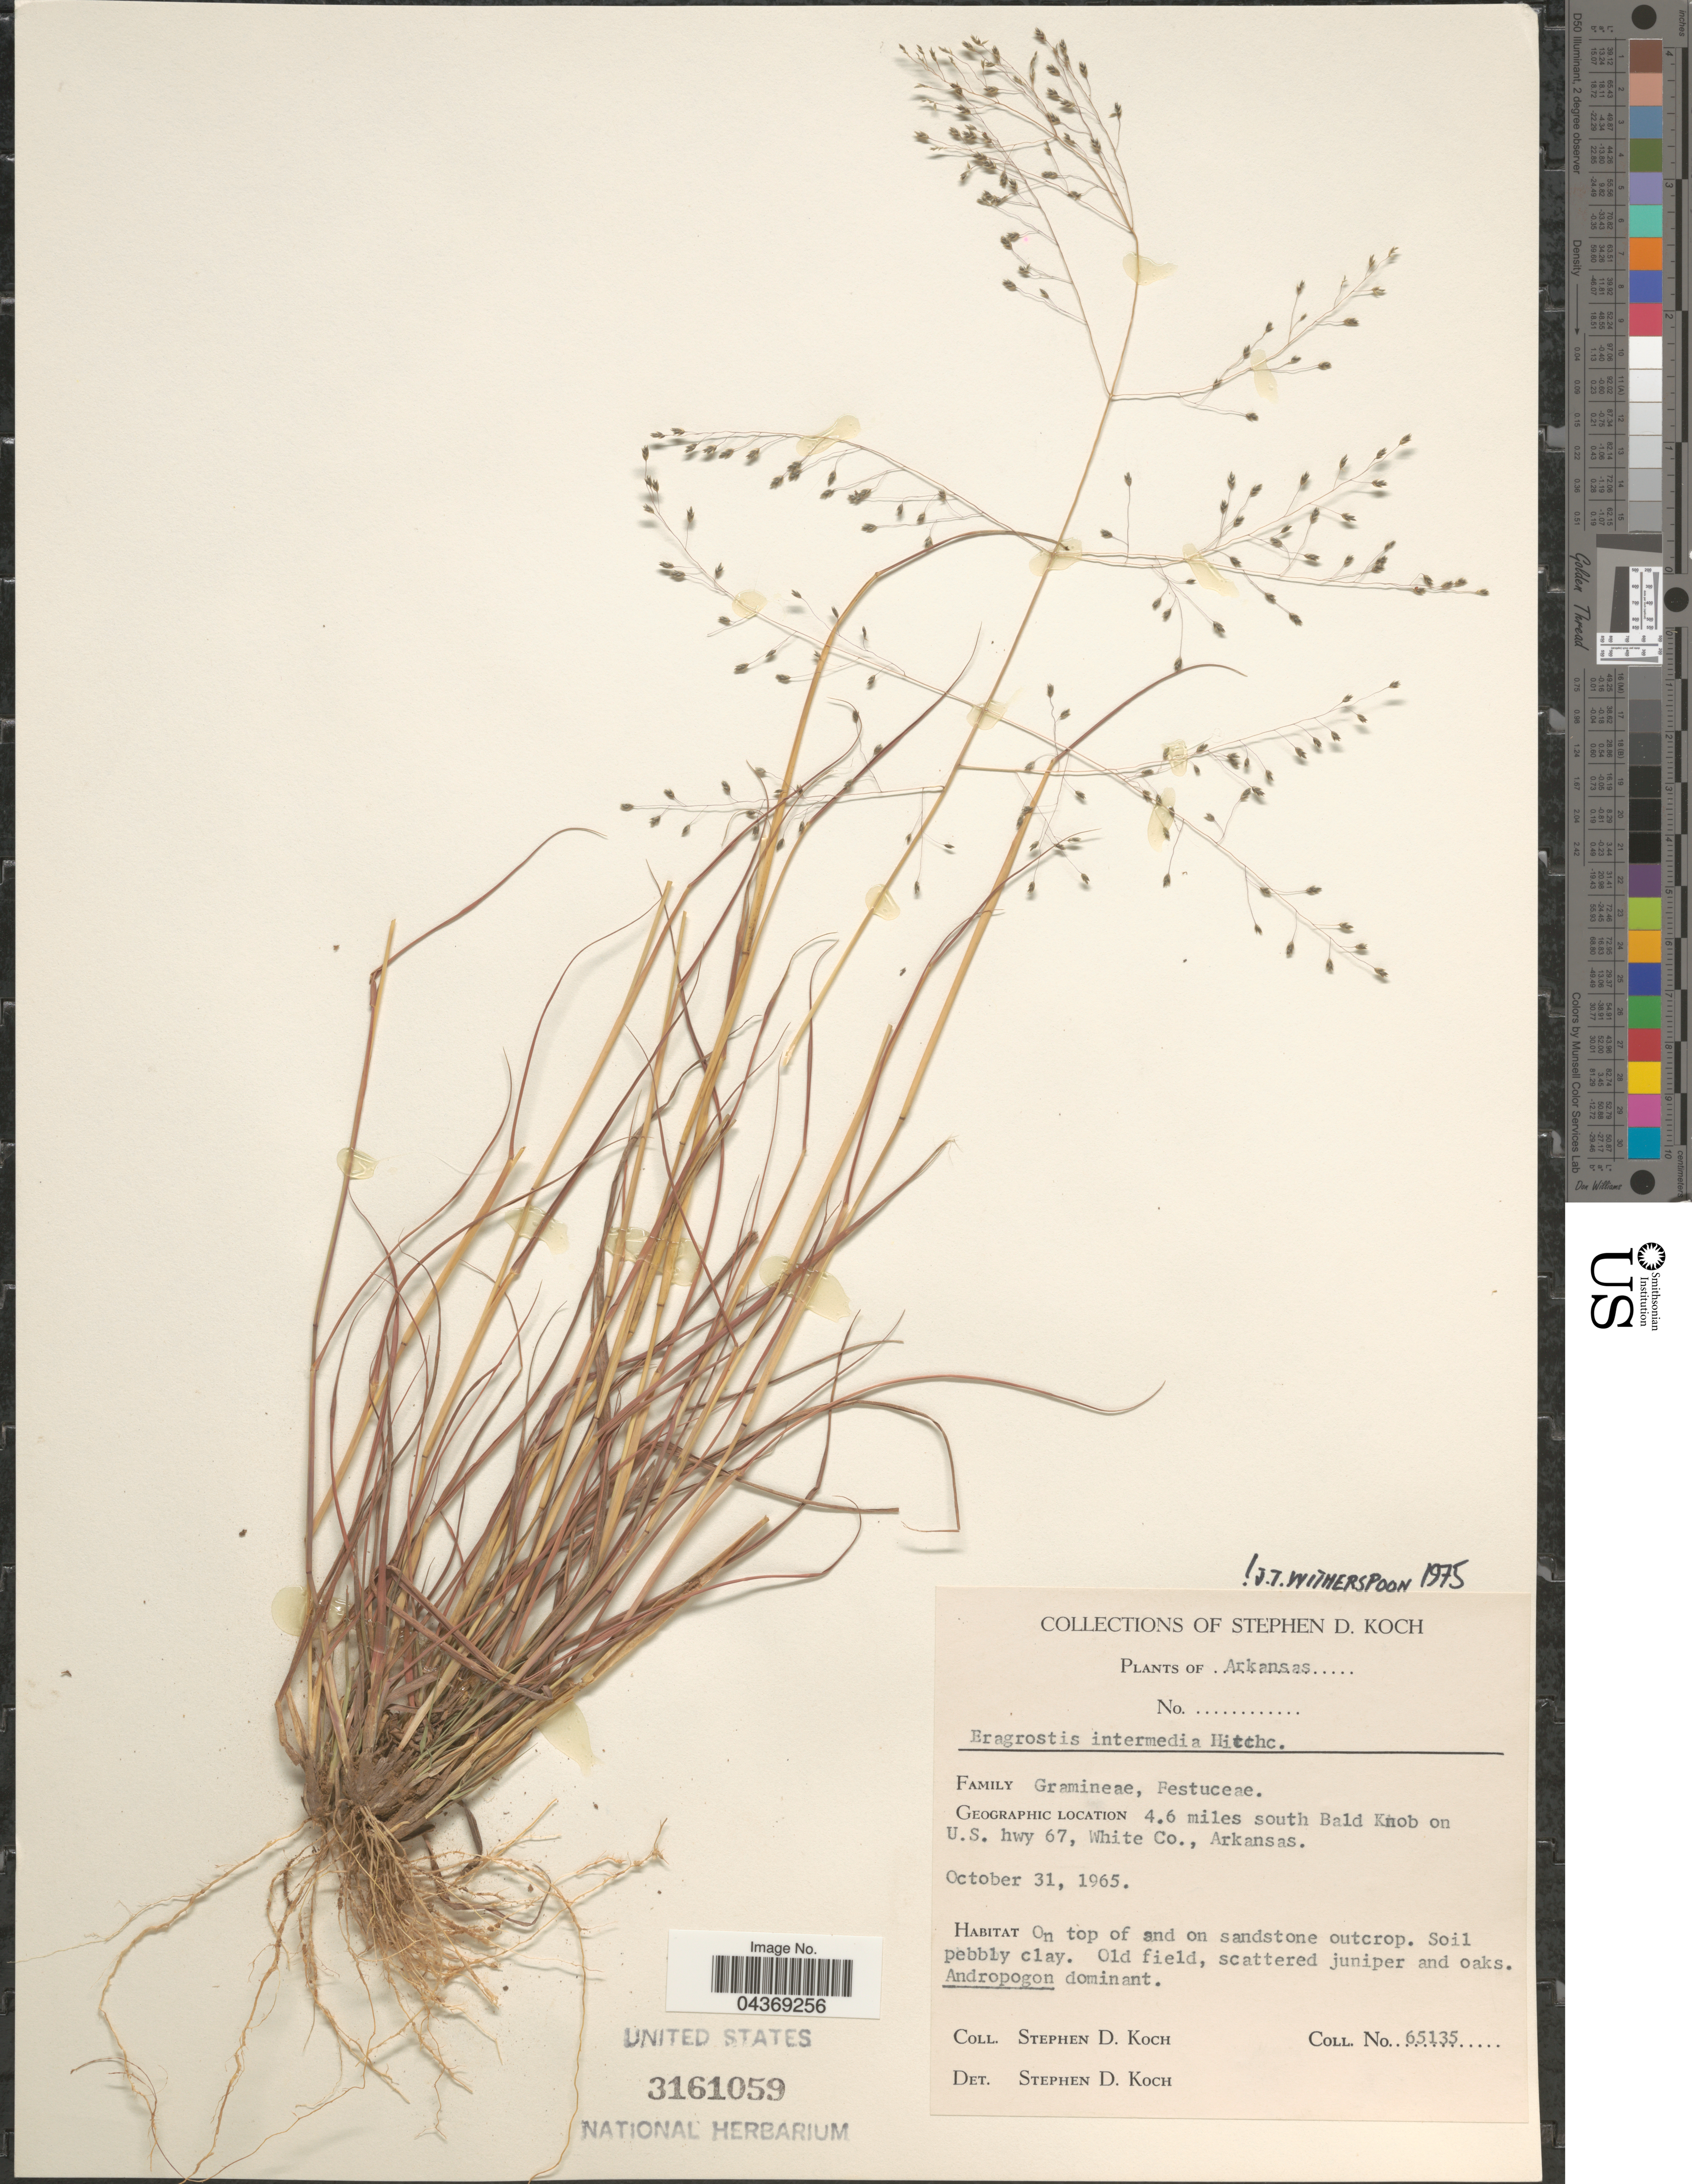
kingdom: Plantae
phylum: Tracheophyta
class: Liliopsida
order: Poales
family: Poaceae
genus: Eragrostis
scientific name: Eragrostis intermedia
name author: Hitchc.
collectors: S. D. Koch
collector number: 65135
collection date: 1965-10-31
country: United States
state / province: Arkansas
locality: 4.6 miles south of Bald Knob on U.S. hwy 67, White Co.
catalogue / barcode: US 3161059